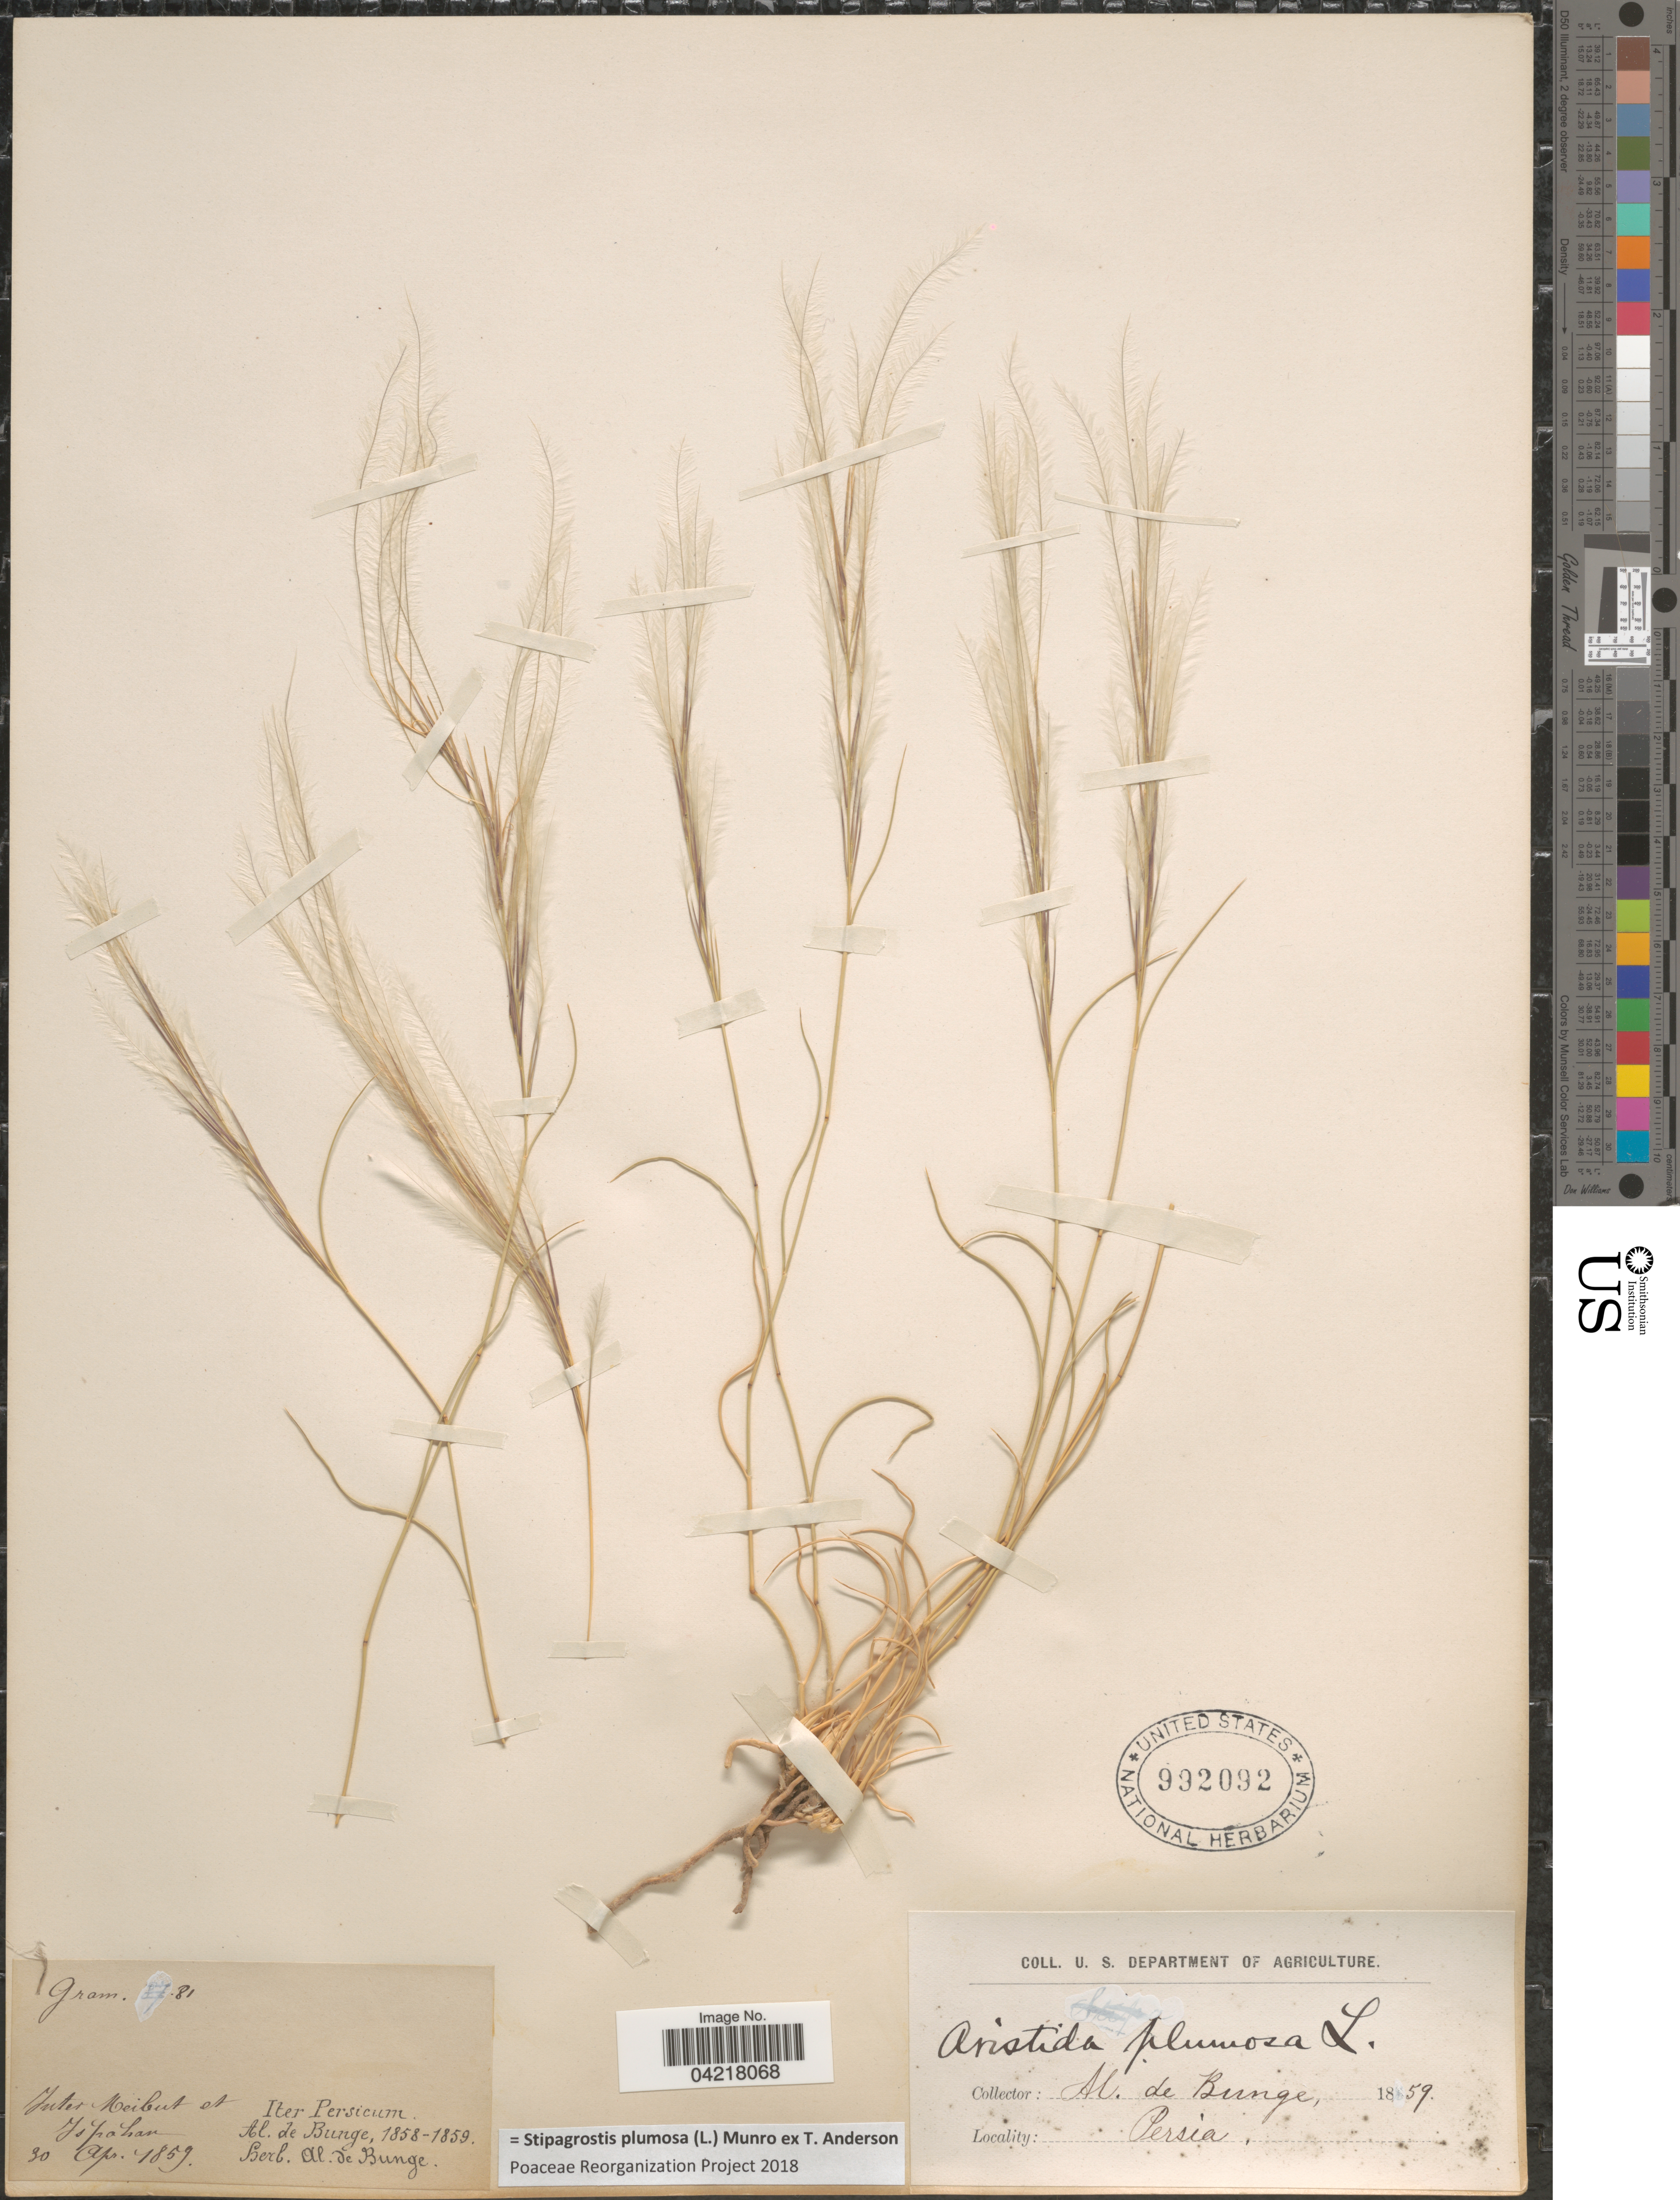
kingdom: Plantae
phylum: Tracheophyta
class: Liliopsida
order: Poales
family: Poaceae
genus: Stipagrostis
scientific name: Stipagrostis plumosa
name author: (L.) Munro ex T. Anderson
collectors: A. de Bunge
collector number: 81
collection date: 1859-04-30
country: Iran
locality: Inter Meibut et Ishahan. Iter Persicum 1858-1859.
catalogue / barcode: US 992092